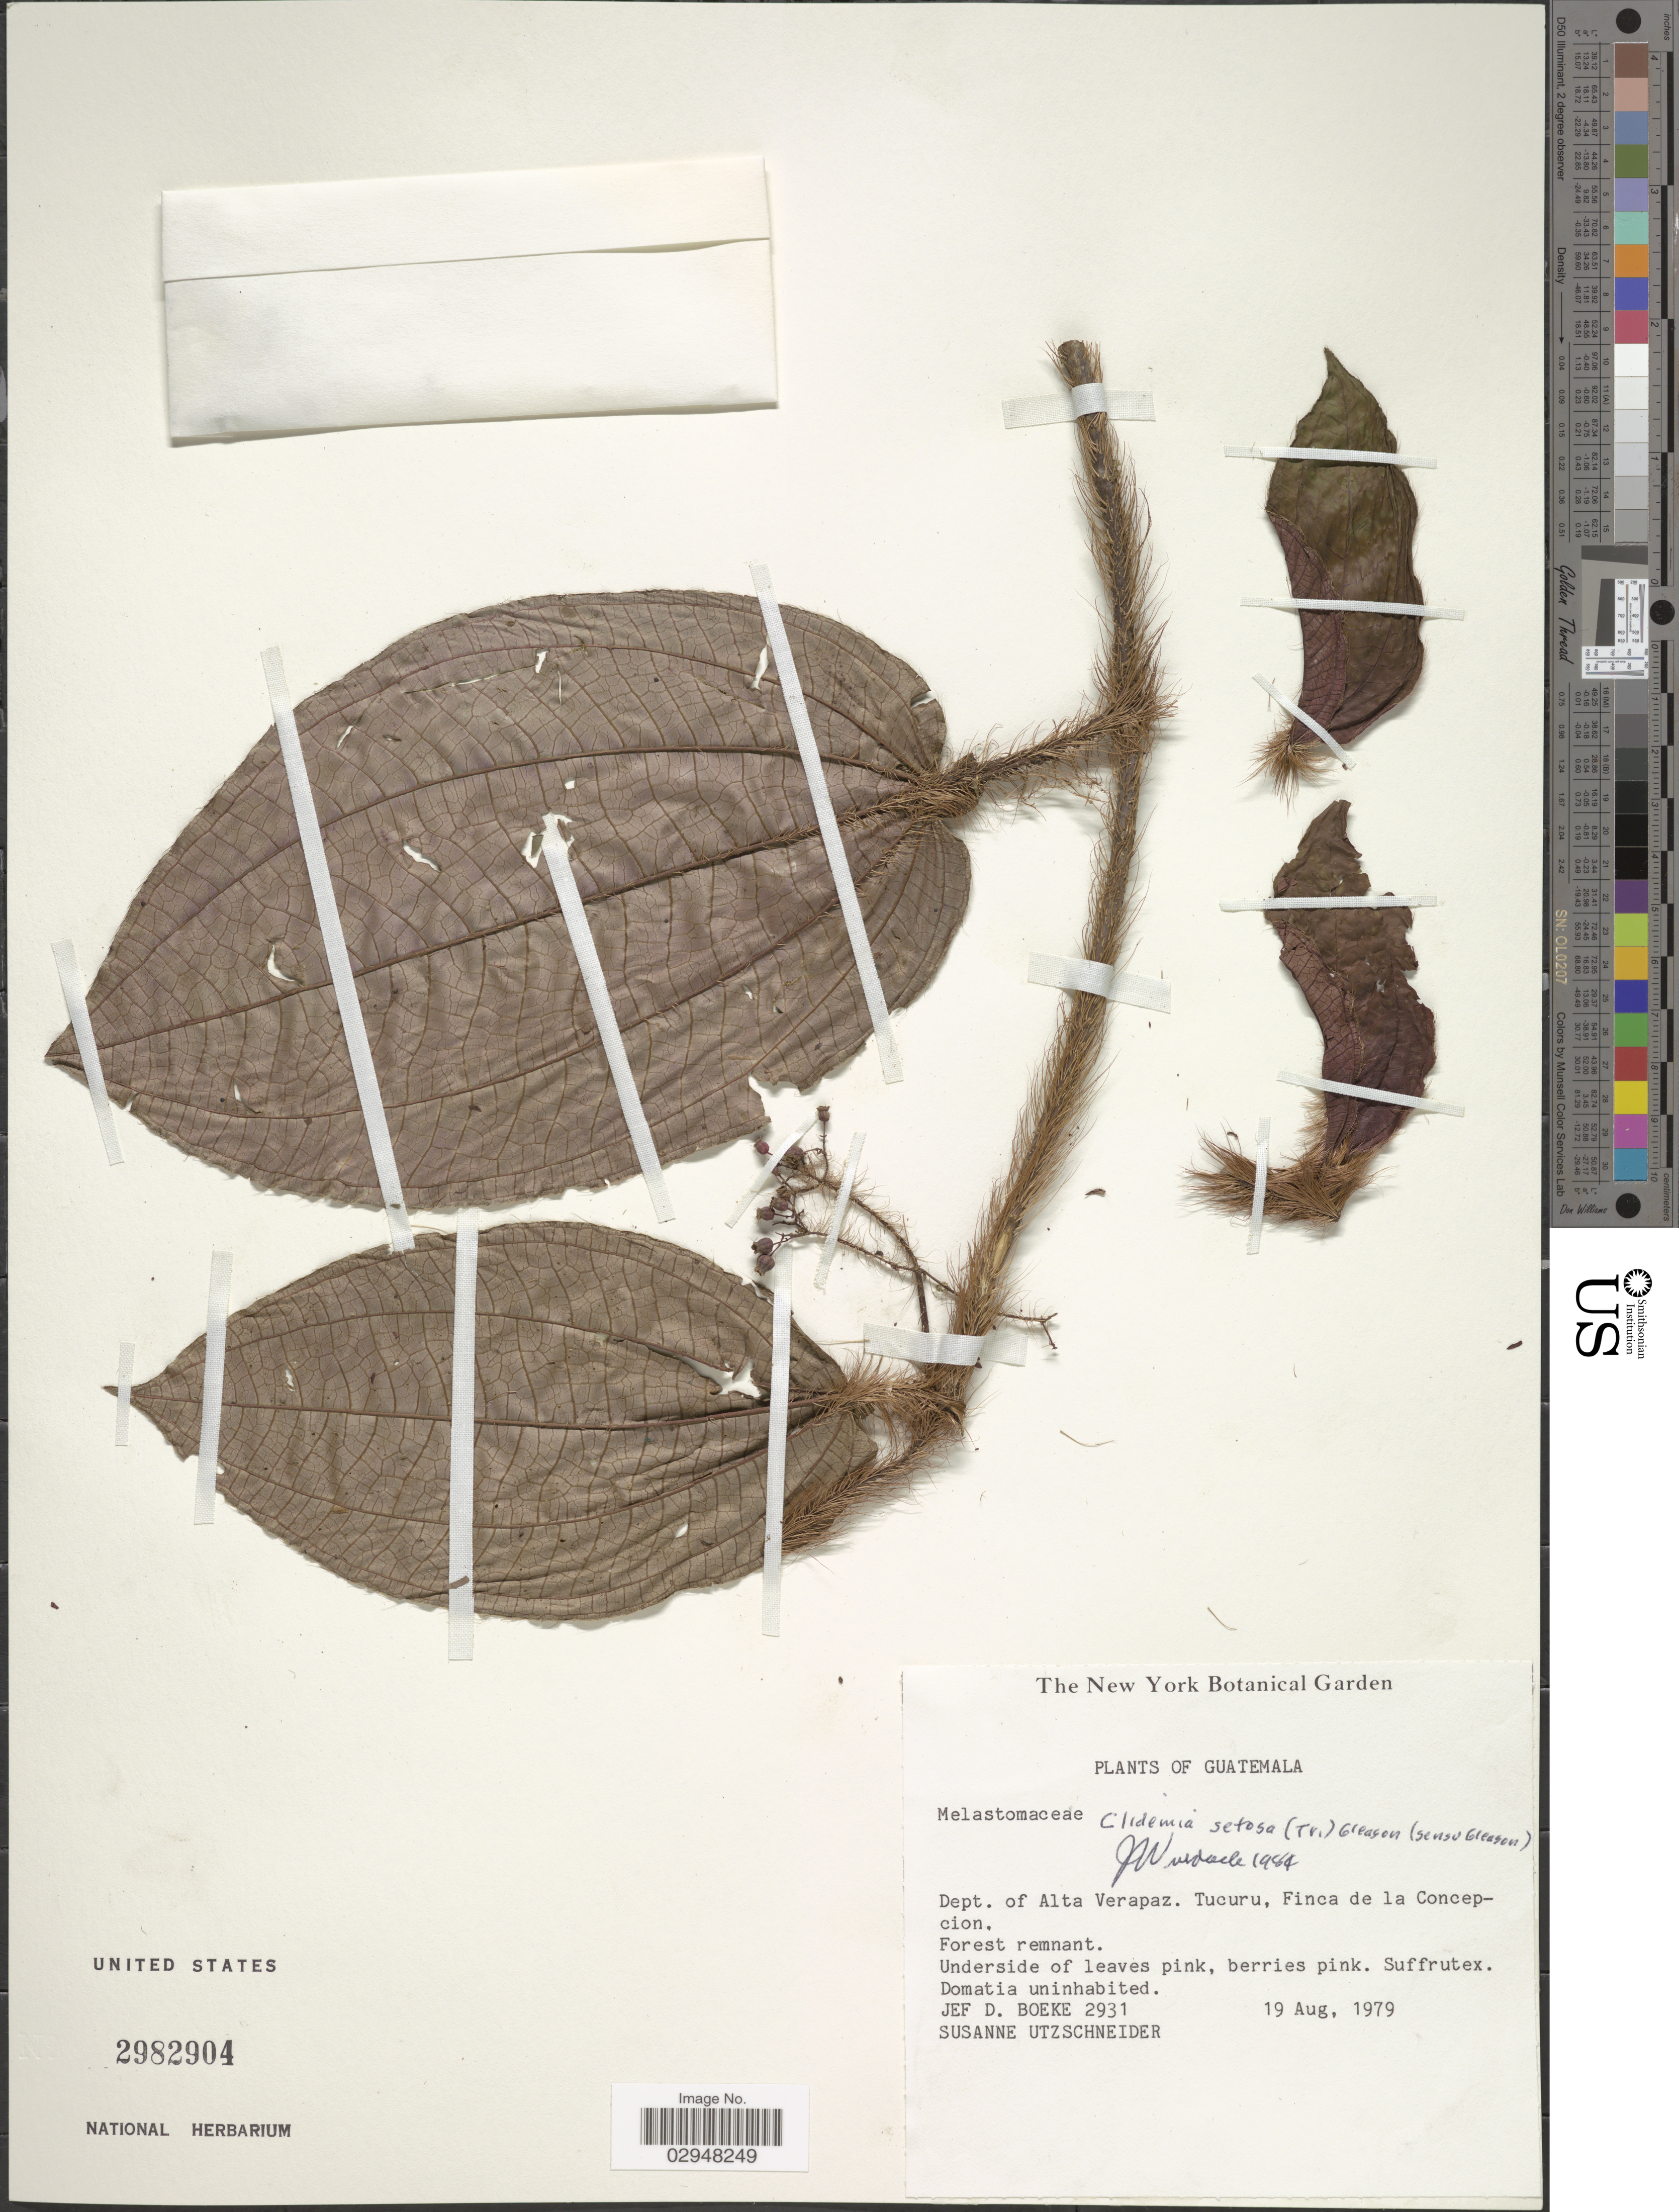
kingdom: Plantae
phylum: Tracheophyta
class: Magnoliopsida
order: Myrtales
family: Melastomataceae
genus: Clidemia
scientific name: Clidemia setosa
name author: (Triana) Gleason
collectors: J. Boeke & S. Utzschneider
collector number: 2931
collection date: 1979-08-19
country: Guatemala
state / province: Alta Verapaz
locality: Dept. of Alta Verapaz. Tucuru, Finca de la Concepcion.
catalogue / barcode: US 2982904